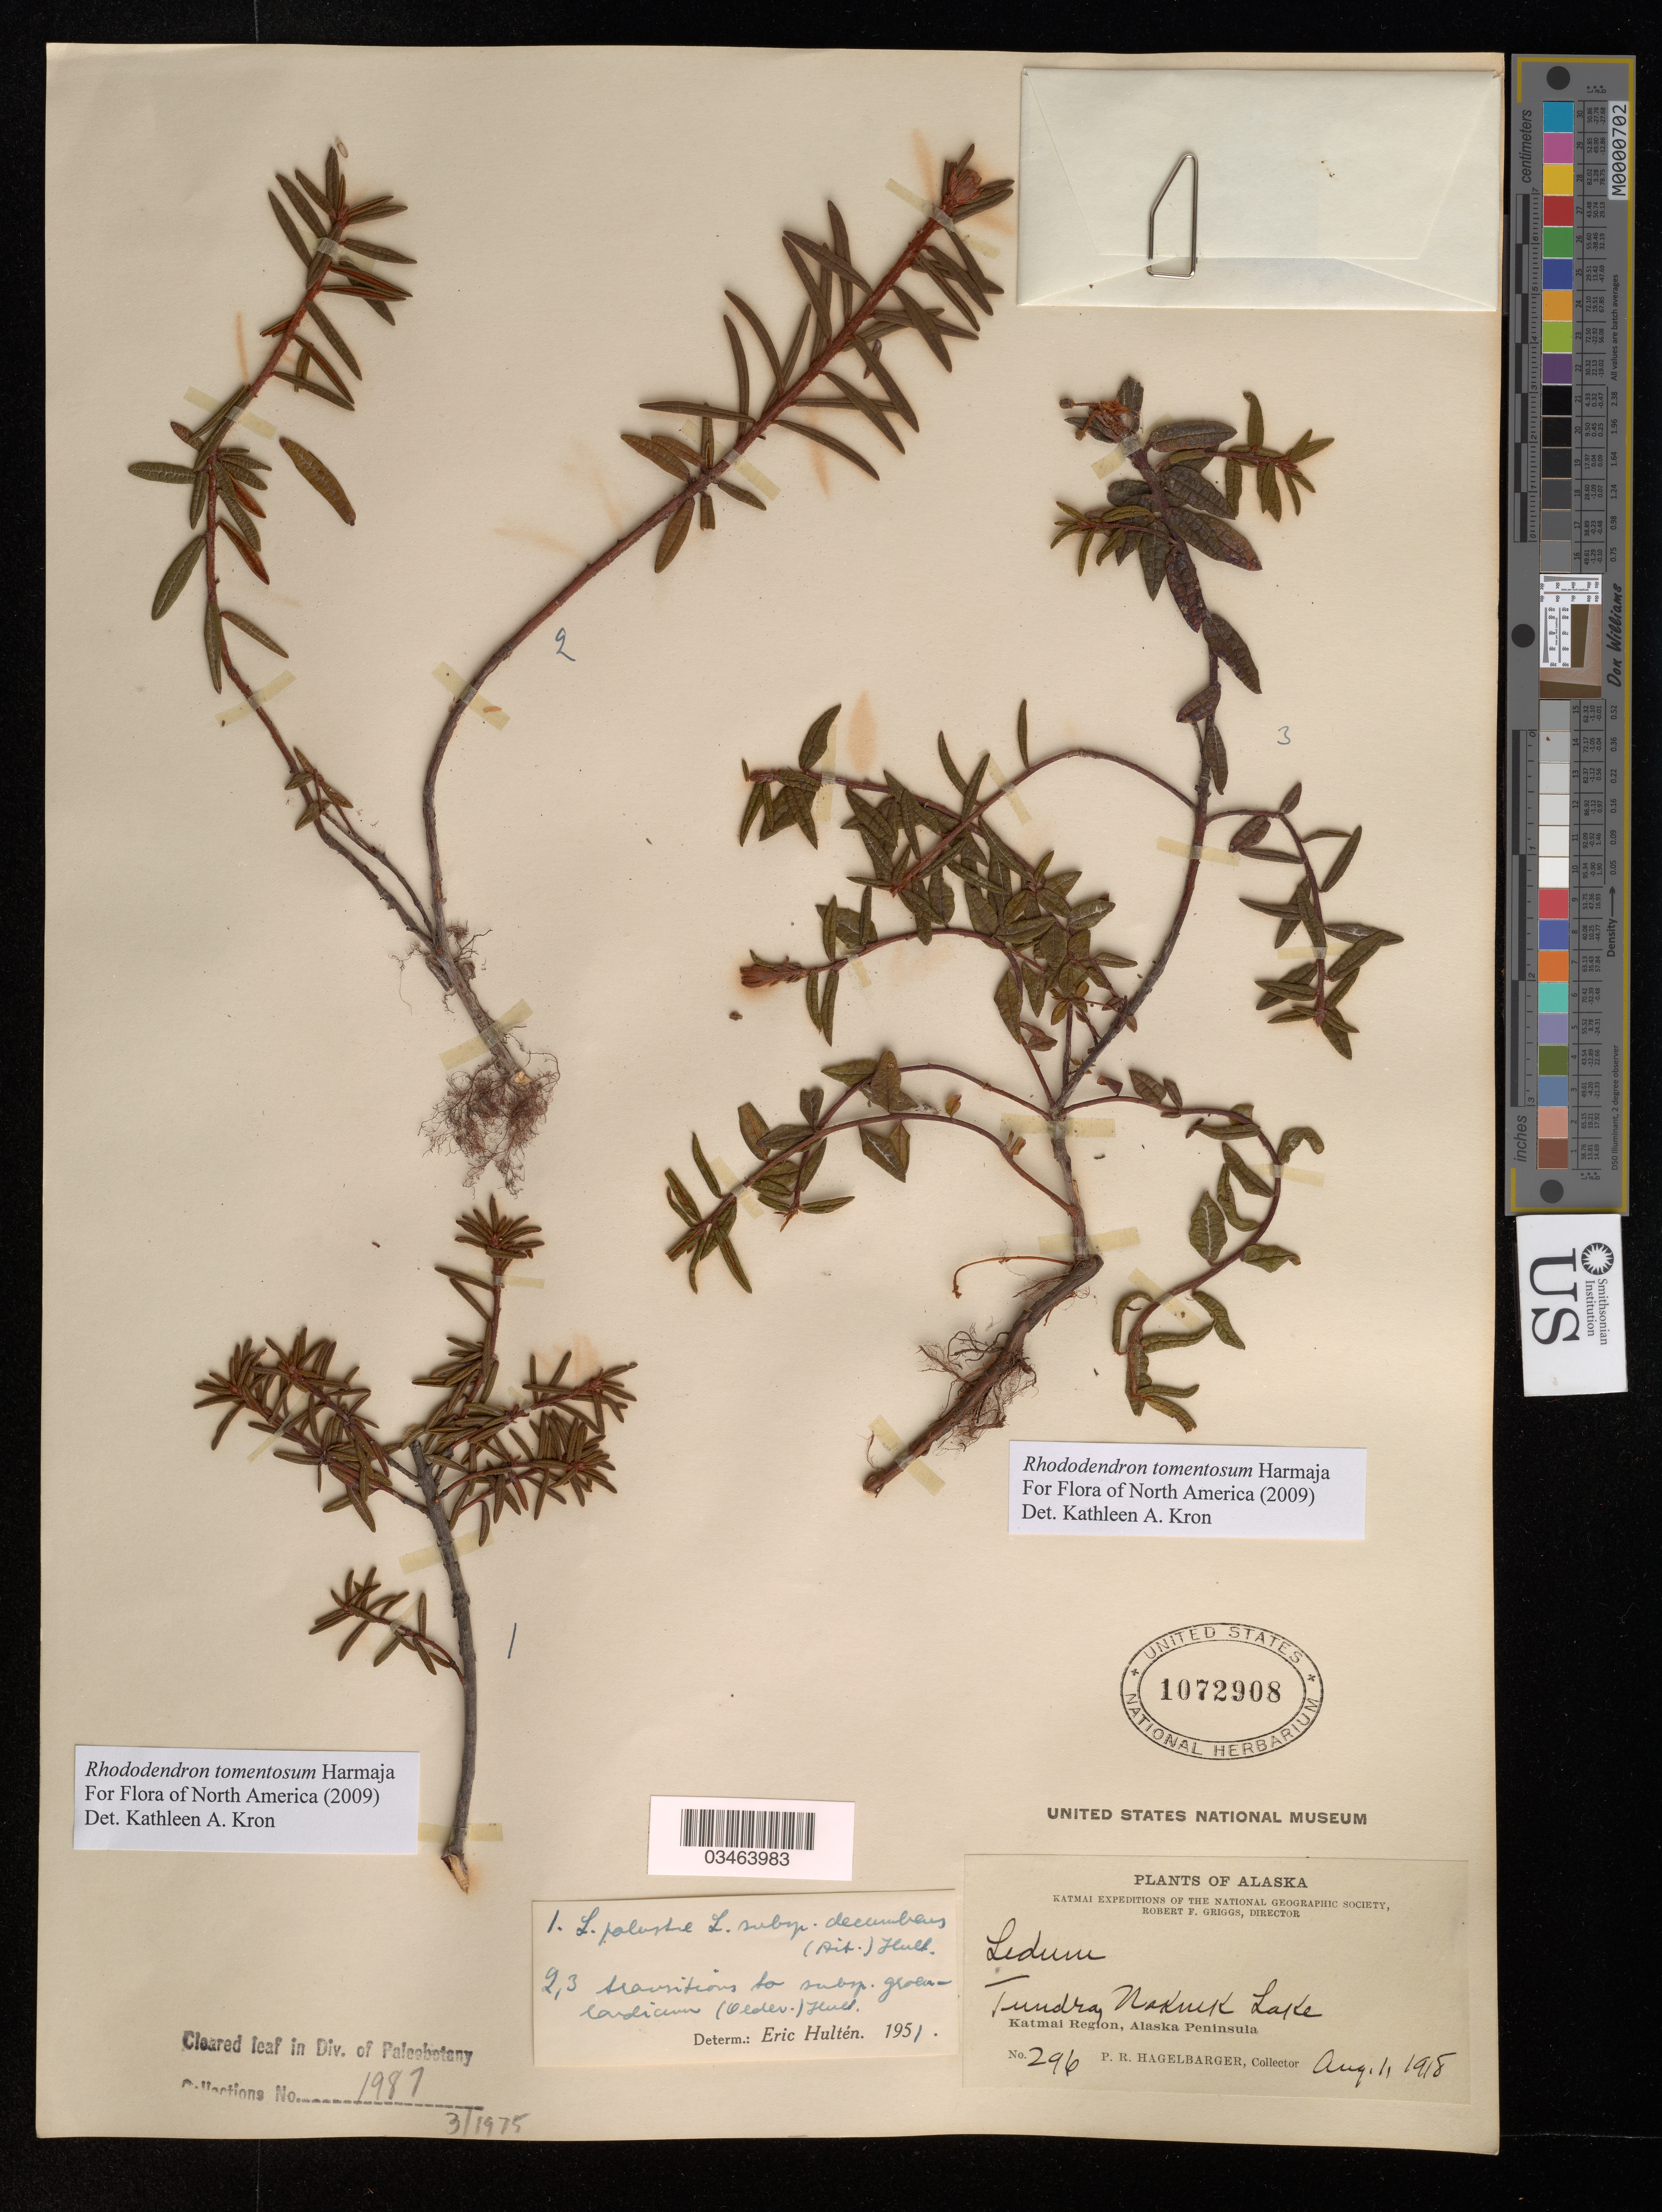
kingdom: Plantae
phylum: Tracheophyta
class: Magnoliopsida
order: Ericales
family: Ericaceae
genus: Rhododendron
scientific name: Rhododendron tomentosum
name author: Harmaja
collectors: P. Hagelbarger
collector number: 296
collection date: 1918-08-01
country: United States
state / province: Alaska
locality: Tundra, Naknek Lake. Katmai Region, Alaska Peninsula.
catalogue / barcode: US 1072908